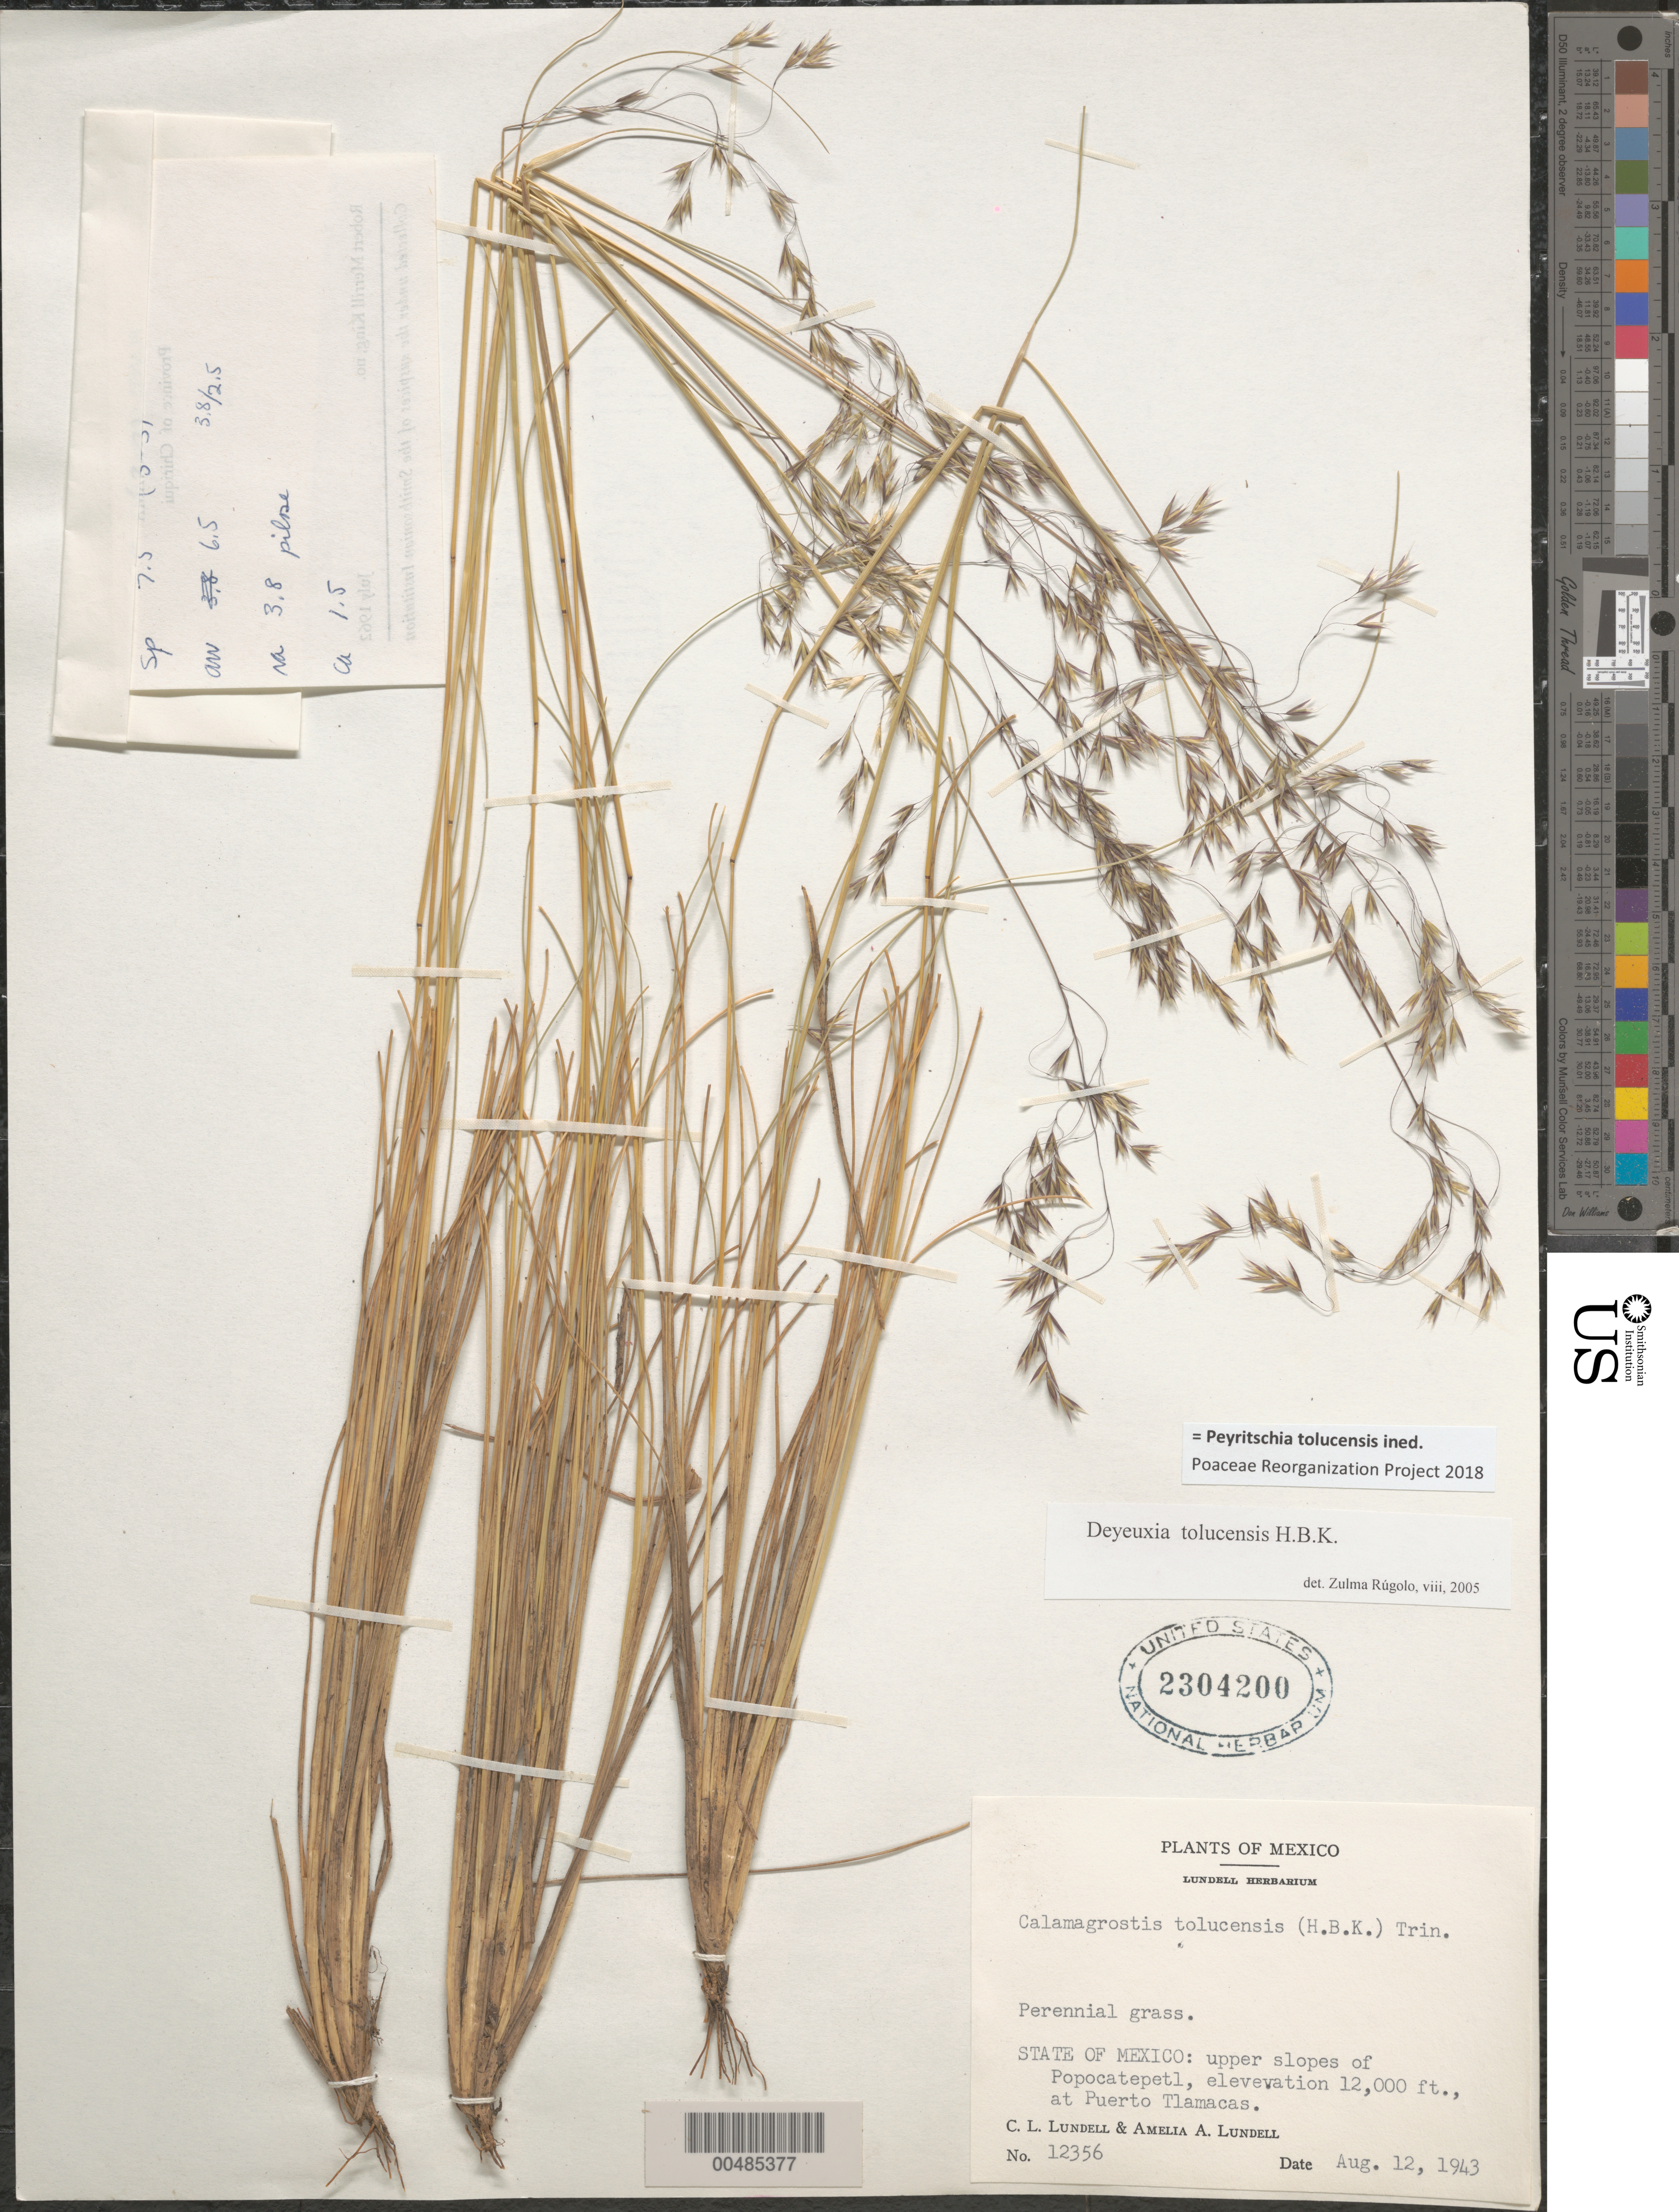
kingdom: Plantae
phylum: Tracheophyta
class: Liliopsida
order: Poales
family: Poaceae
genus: Peyritschia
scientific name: Peyritschia tolucensis ined.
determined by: Poaceae Reorganization Project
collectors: C. L. Lundell & A. A. Lundell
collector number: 12356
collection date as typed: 12 Aug 1943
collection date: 1943-08-12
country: Mexico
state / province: México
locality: Upper slopes of Popocatepetl, at Puerto Tlamacas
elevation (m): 3658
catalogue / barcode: US 2304200